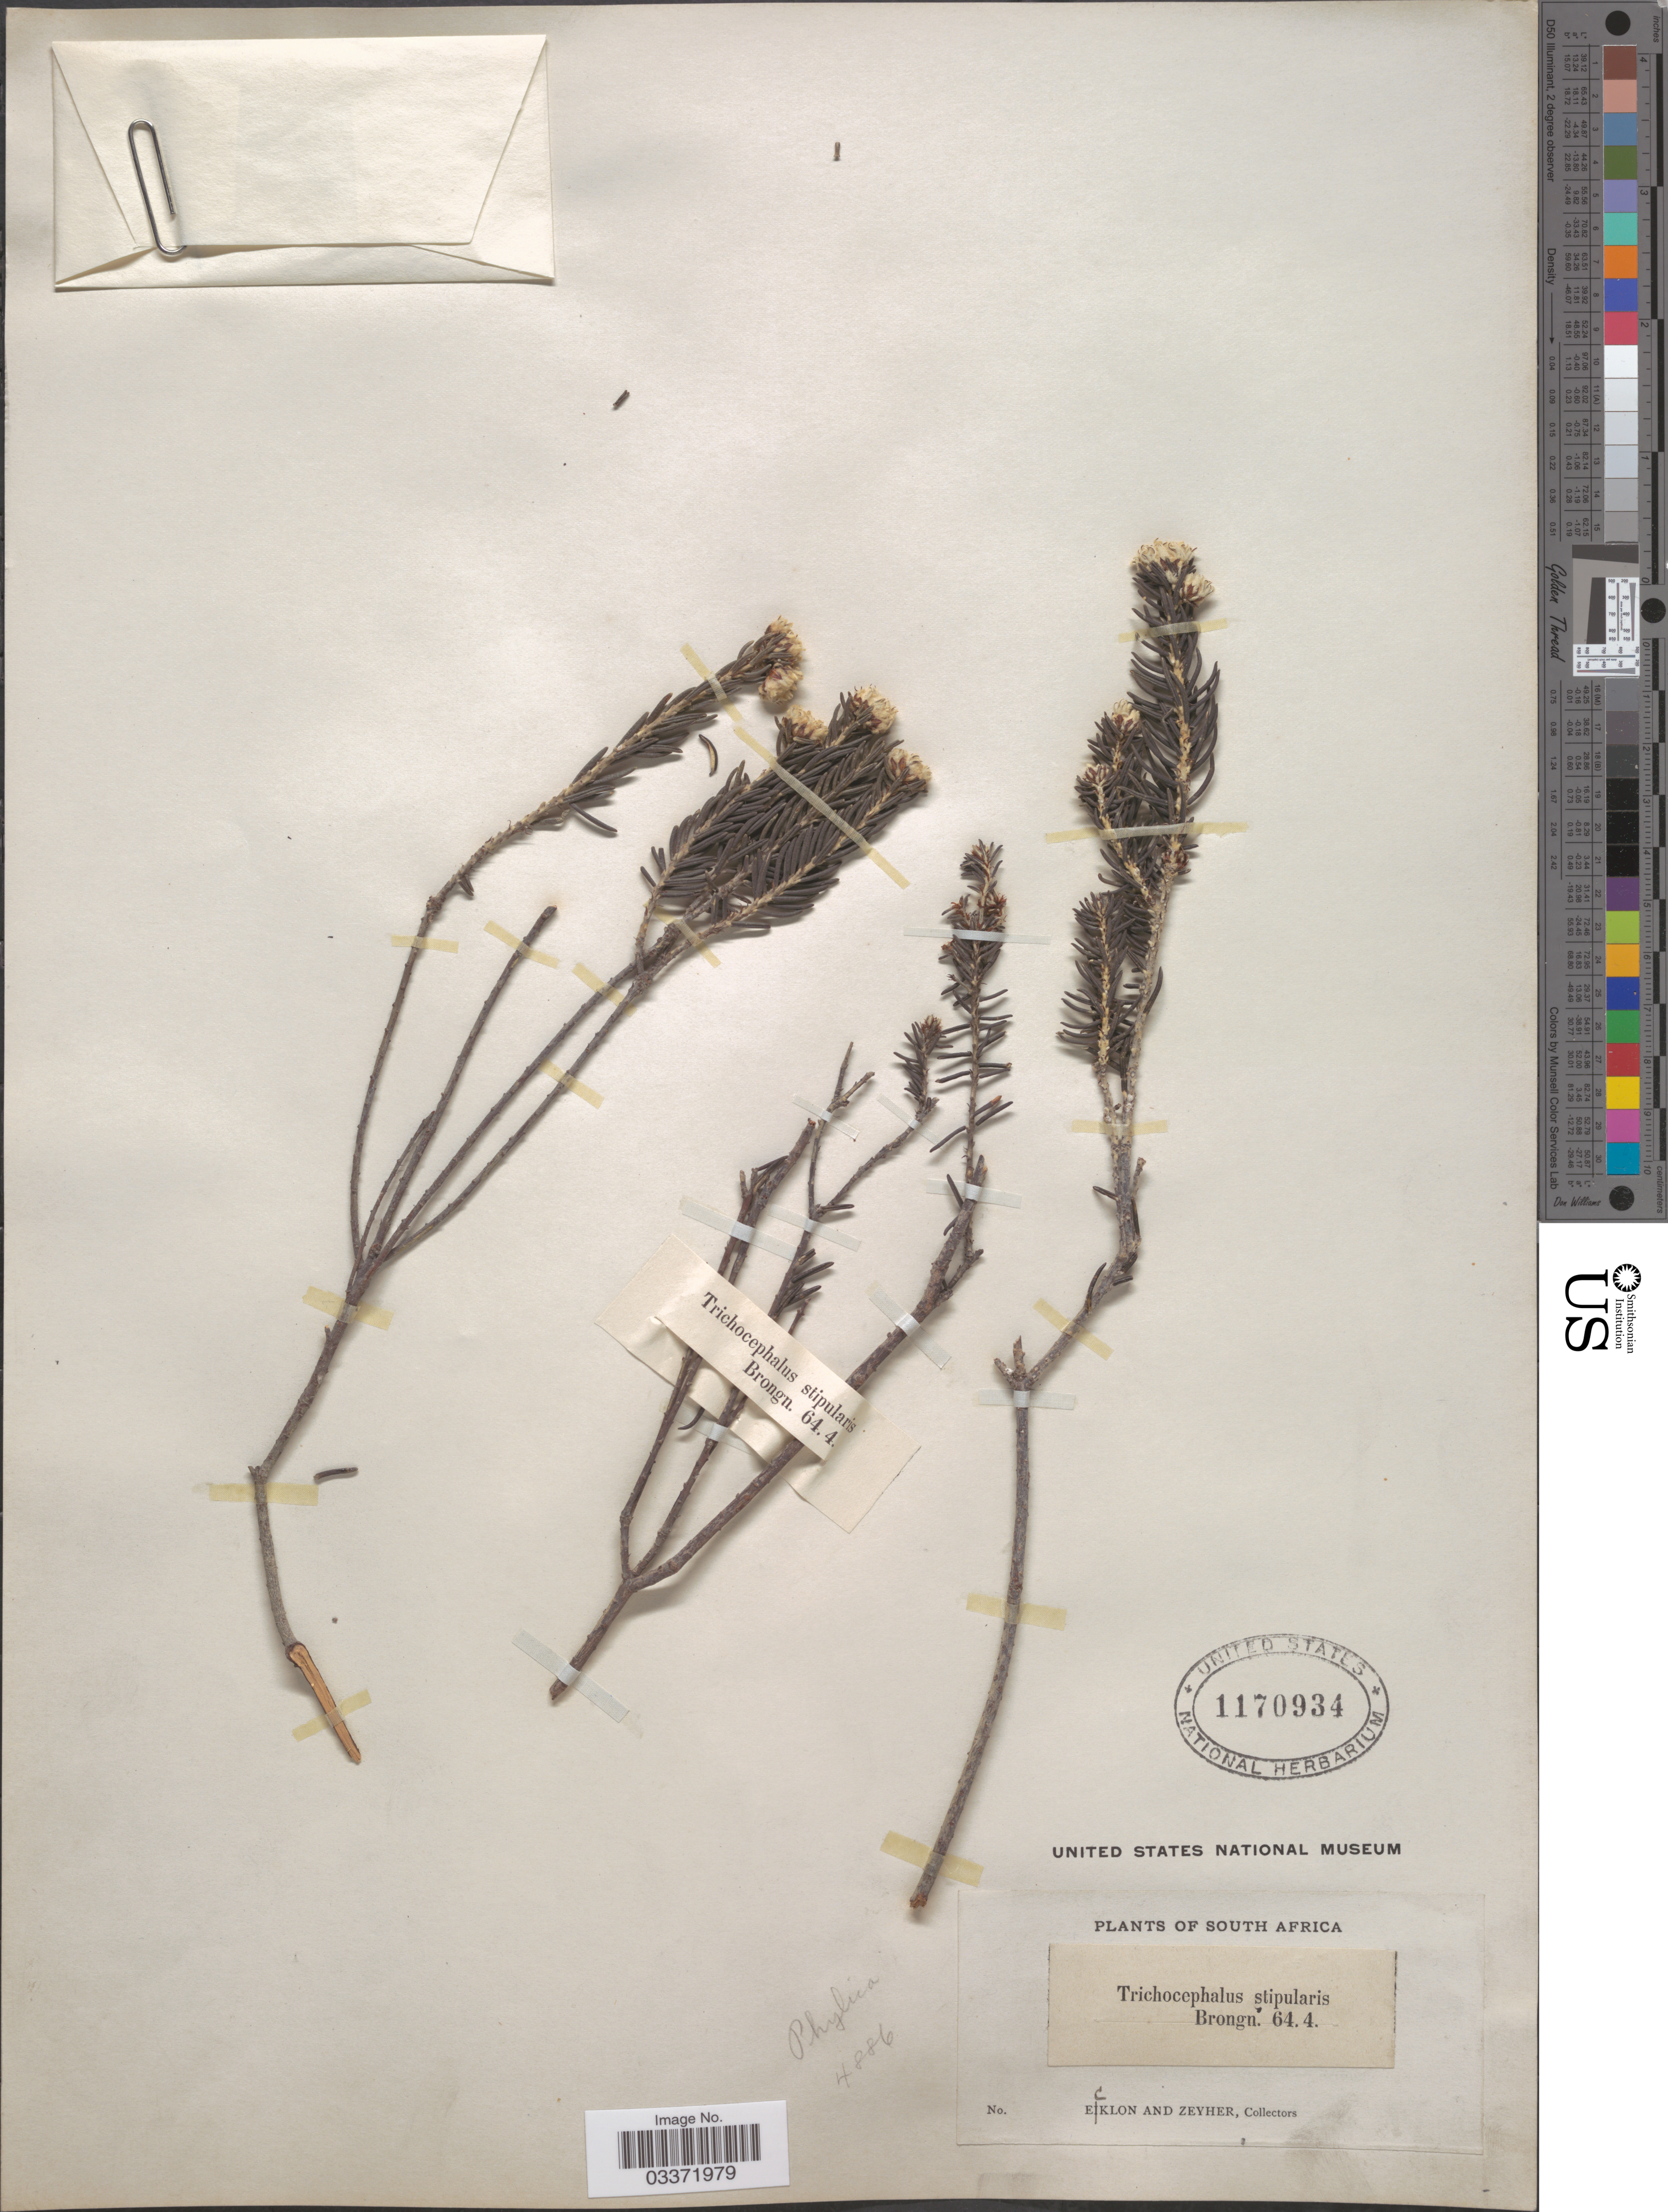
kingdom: Plantae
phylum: Tracheophyta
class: Magnoliopsida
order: Rosales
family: Rhamnaceae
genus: Trichocephalus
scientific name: Trichocephalus stipularis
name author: (L.) Brongn.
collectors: -. Ecklon & -. Zeyher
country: South Africa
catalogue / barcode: US 1170934